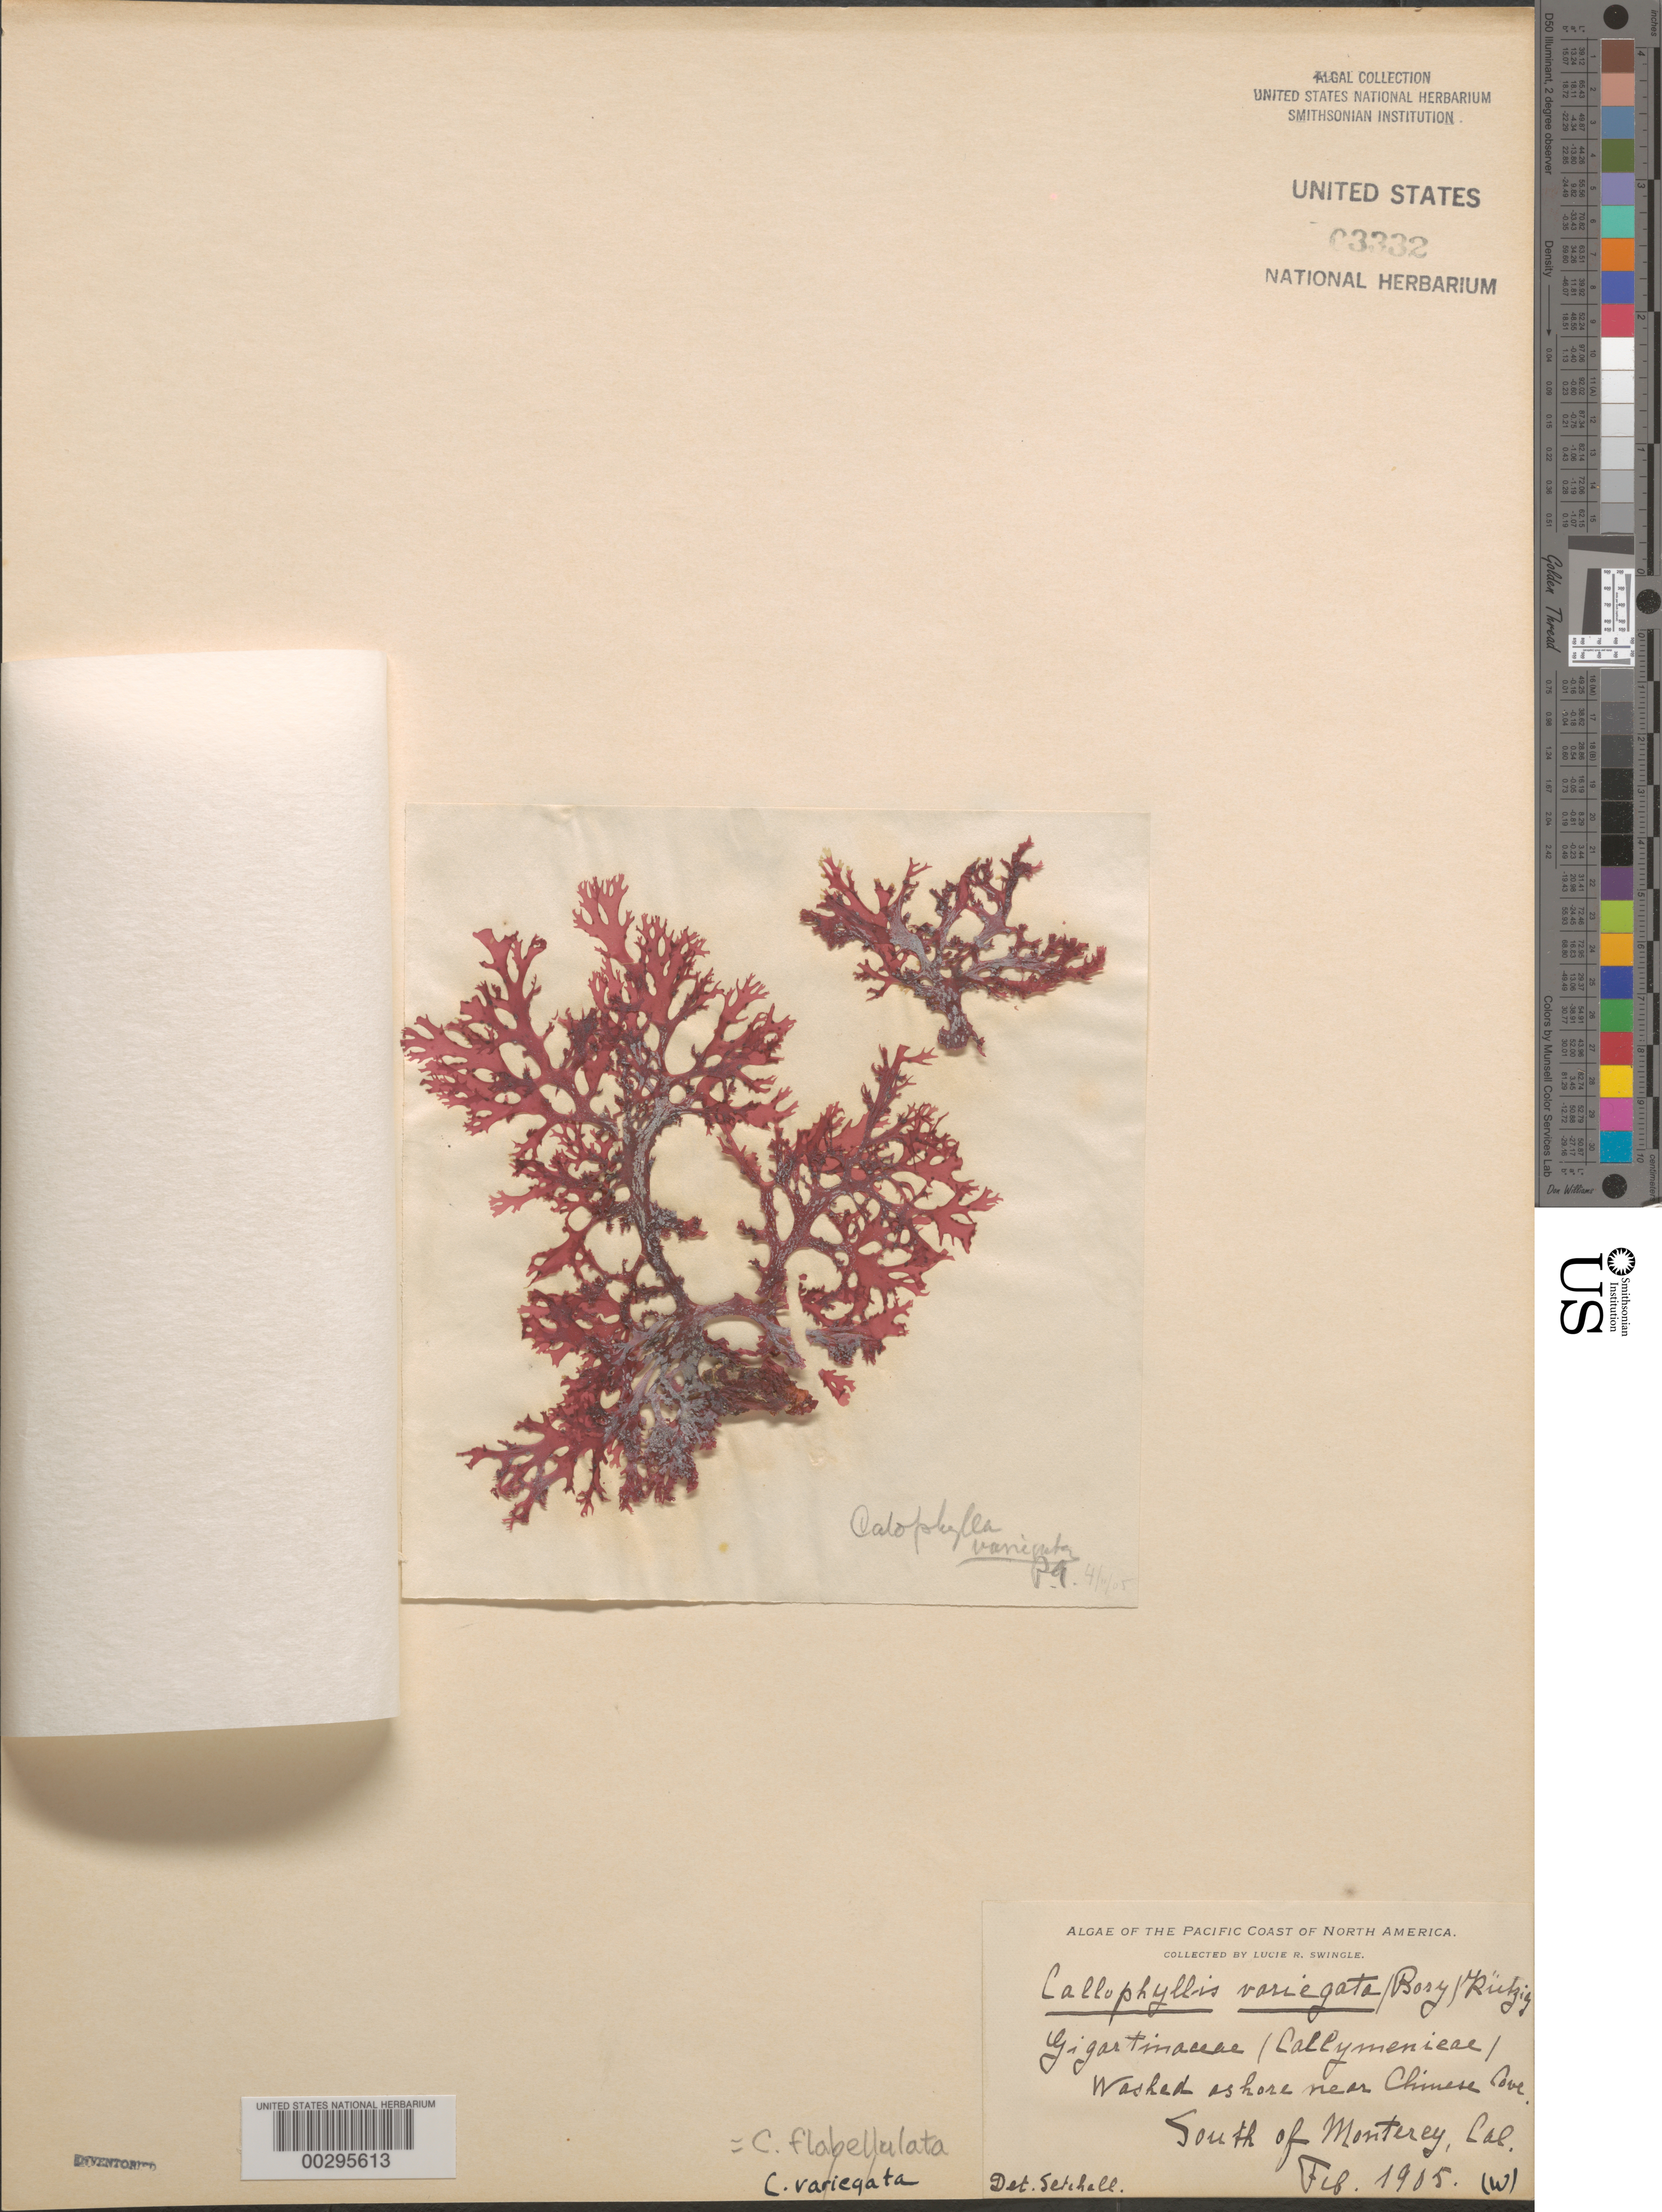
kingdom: Plantae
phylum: Rhodophyta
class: Florideophyceae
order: Gigartinales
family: Kallymeniaceae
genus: Callophyllis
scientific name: Callophyllis flabellulata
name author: Harv.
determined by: Setchell, William A.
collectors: L. Swingle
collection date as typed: Feb 1905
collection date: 1905-02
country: United States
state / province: California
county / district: Monterey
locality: South of Monterey, near Chinese Cove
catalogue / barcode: US 3332